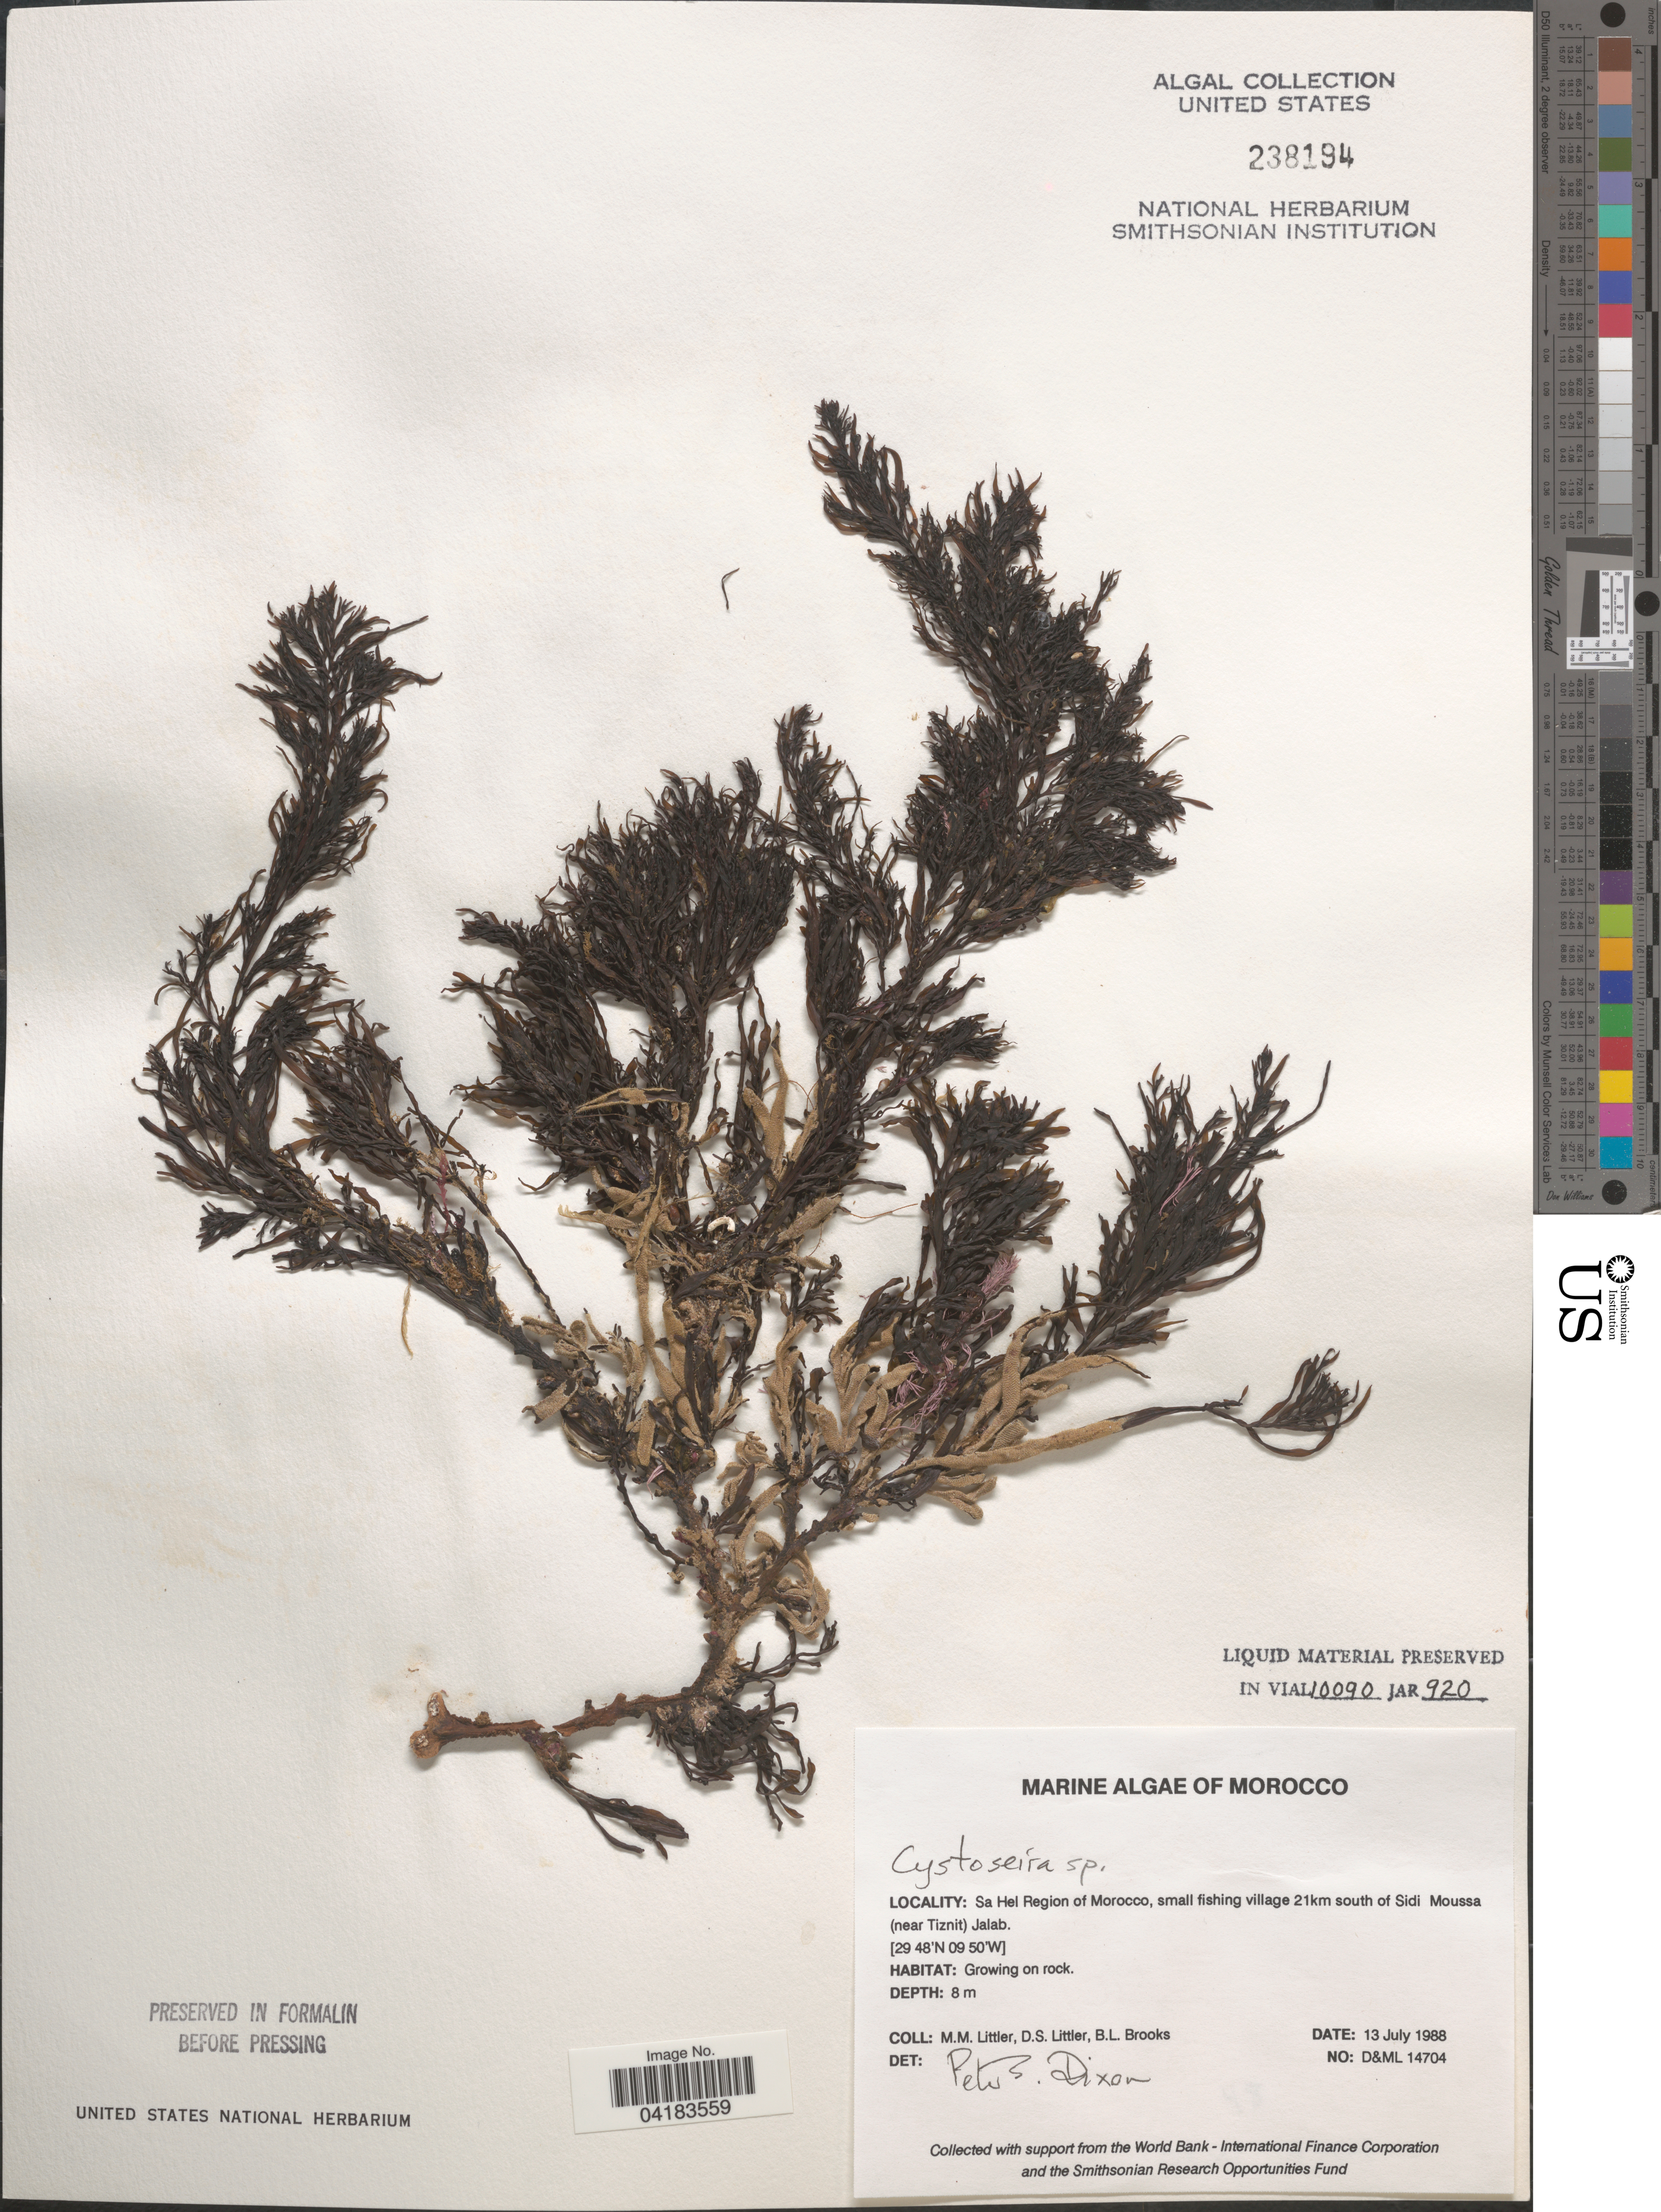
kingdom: Chromista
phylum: Ochrophyta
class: Phaeophyceae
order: Fucales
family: Sargassaceae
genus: Cystoseira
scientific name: Cystoseira sp.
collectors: D. S. Littler & B. Brooks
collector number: D&ML14704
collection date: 1988-07-13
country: Morocco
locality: Sa Hel Region of Morocco, small fishing village 21km south of Sidi Moussa (near Tiznit) Jalab.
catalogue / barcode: US 238194